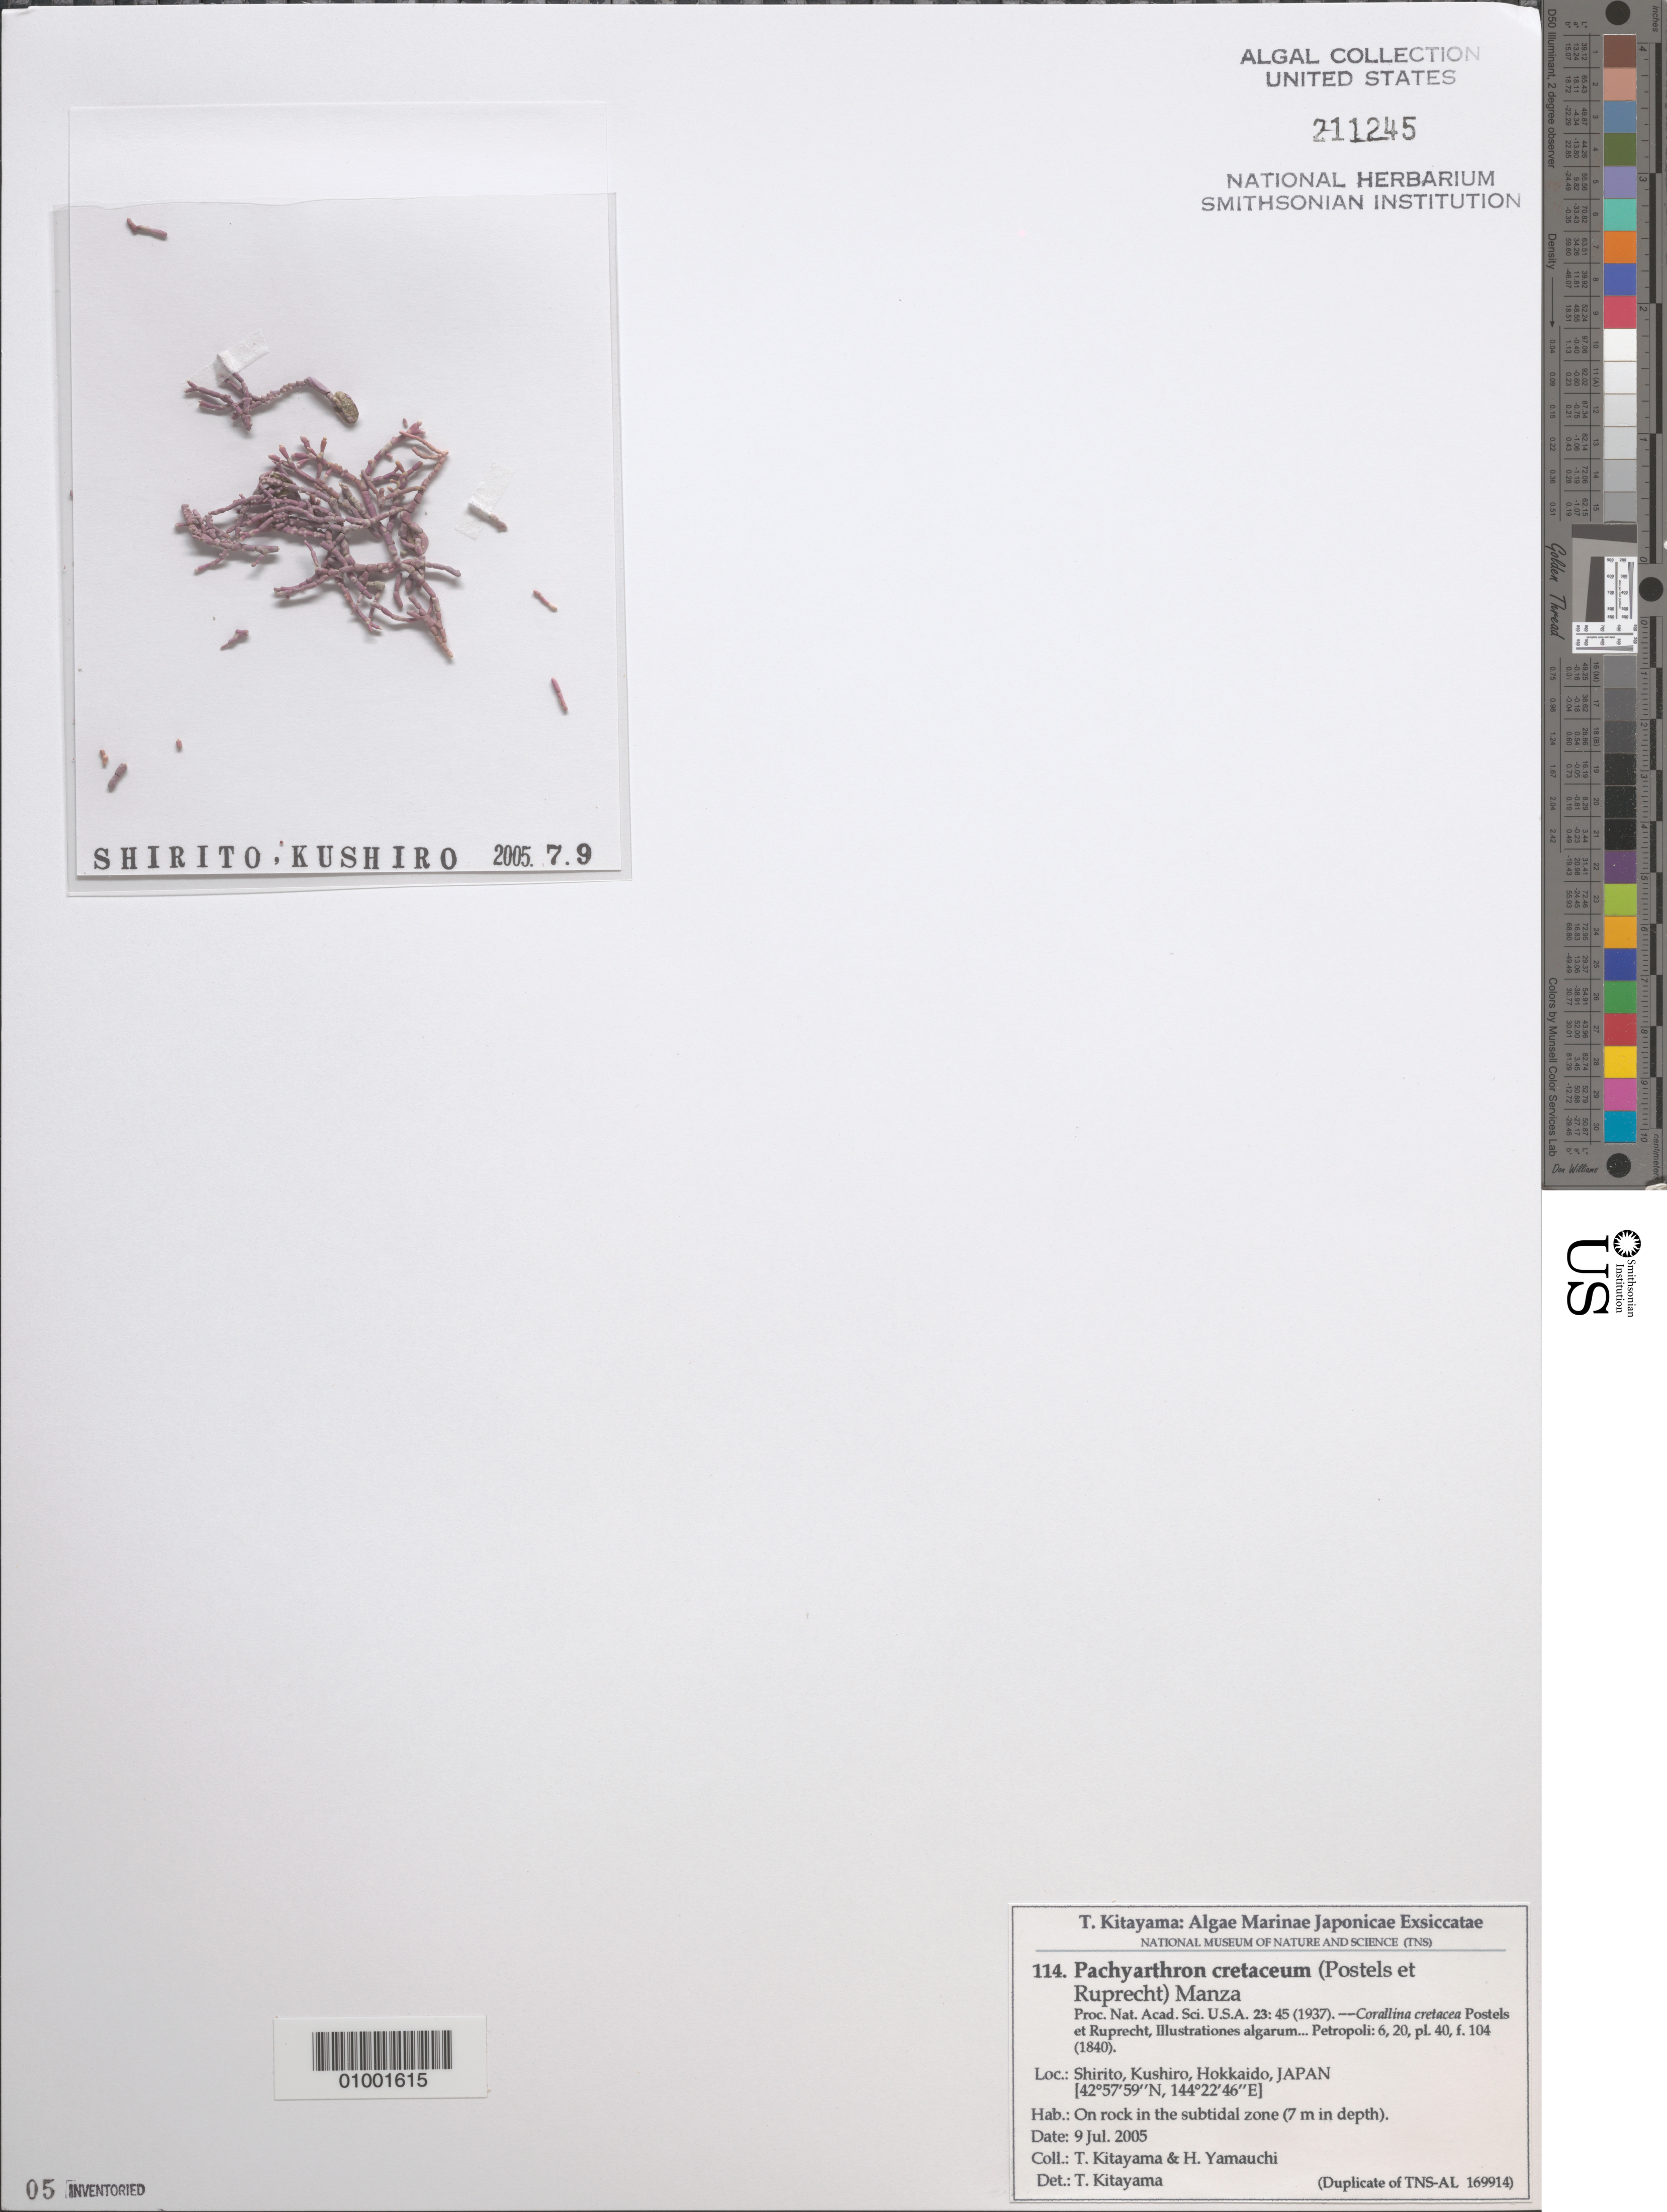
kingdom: Plantae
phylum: Rhodophyta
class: Florideophyceae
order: Corallinales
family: Corallinaceae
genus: Corallina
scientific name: Corallina officinalis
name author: L.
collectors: T. Kitayama & H. Yamauchi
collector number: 114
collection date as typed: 09 Jul 2005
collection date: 2005-07-09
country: Japan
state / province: Hokkaido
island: Hokkaido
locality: Shirito, Kushiro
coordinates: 42 57'59"N, 144 22'46"E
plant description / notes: Kitayama, T., Algae Marinae Japonicae Exsiccatae, Fasc. V (Nos. 101-125)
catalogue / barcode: US 211245